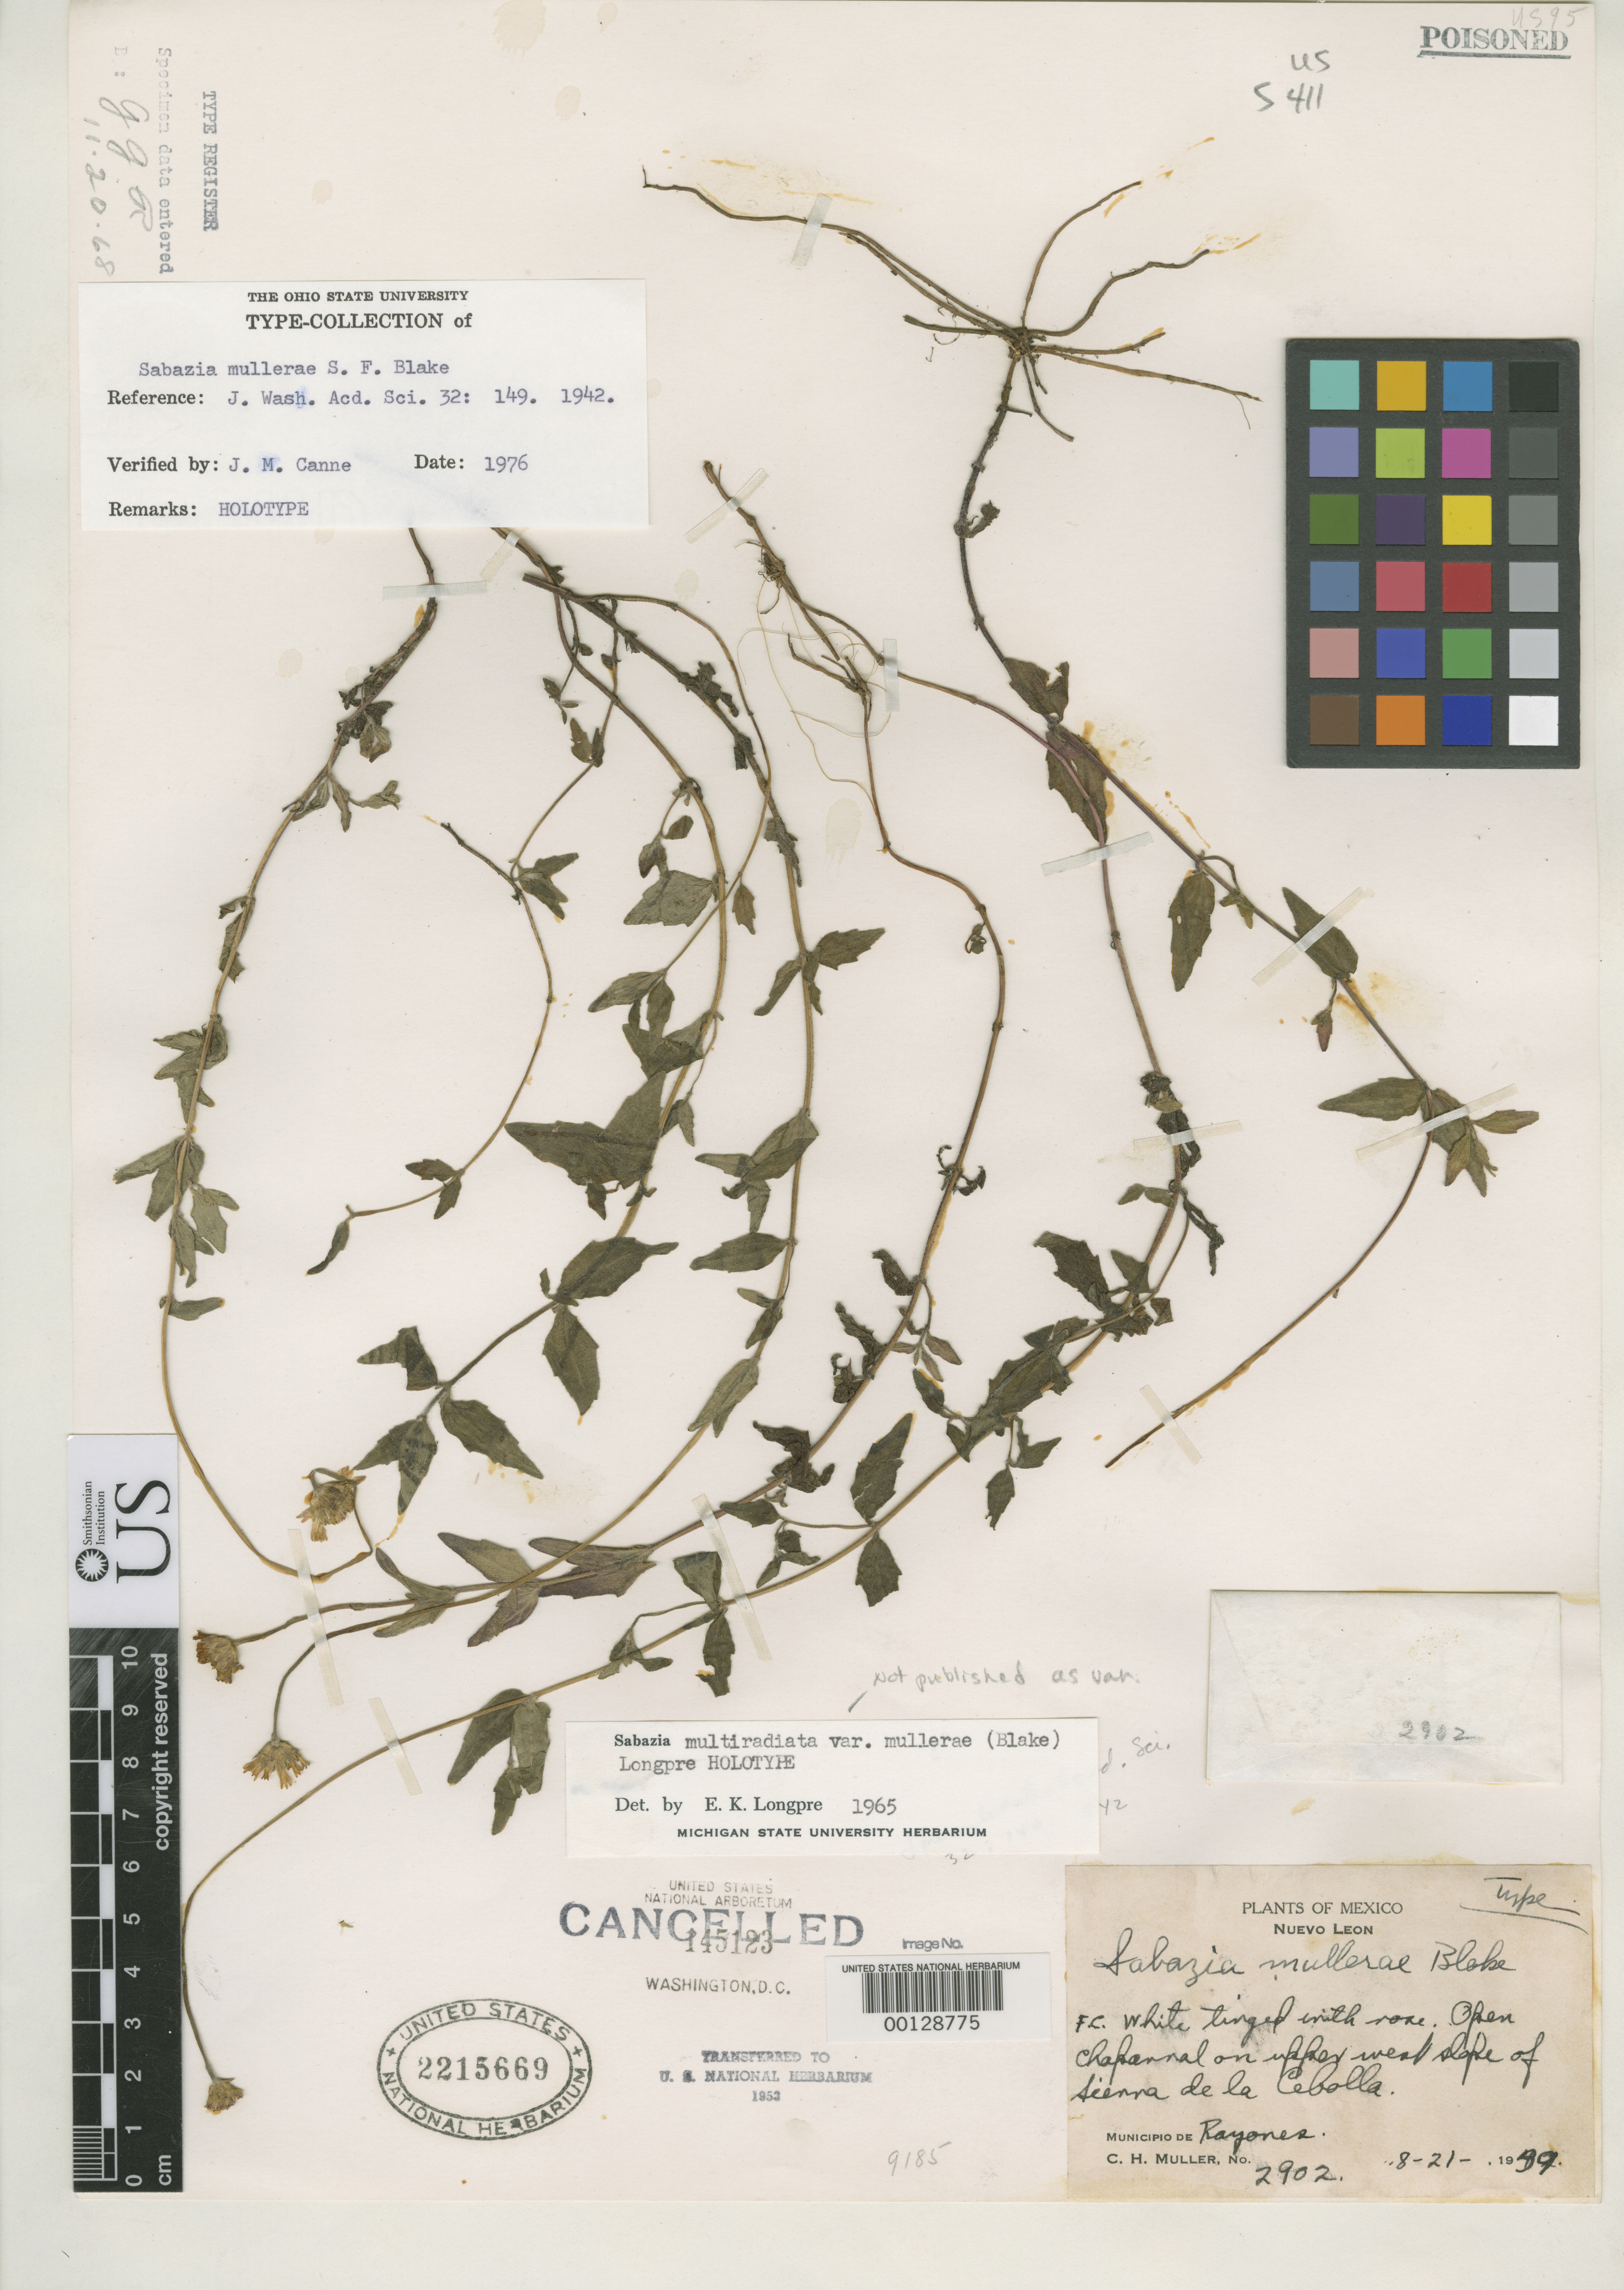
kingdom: Plantae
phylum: Tracheophyta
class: Magnoliopsida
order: Asterales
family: Asteraceae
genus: Sabazia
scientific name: Sabazia mullerae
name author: S.F. Blake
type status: Holotype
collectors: C. H. Muller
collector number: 2902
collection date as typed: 21 Aug 1939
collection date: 1939-08-21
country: Mexico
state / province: Nuevo León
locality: Rayones.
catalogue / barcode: US 2215669